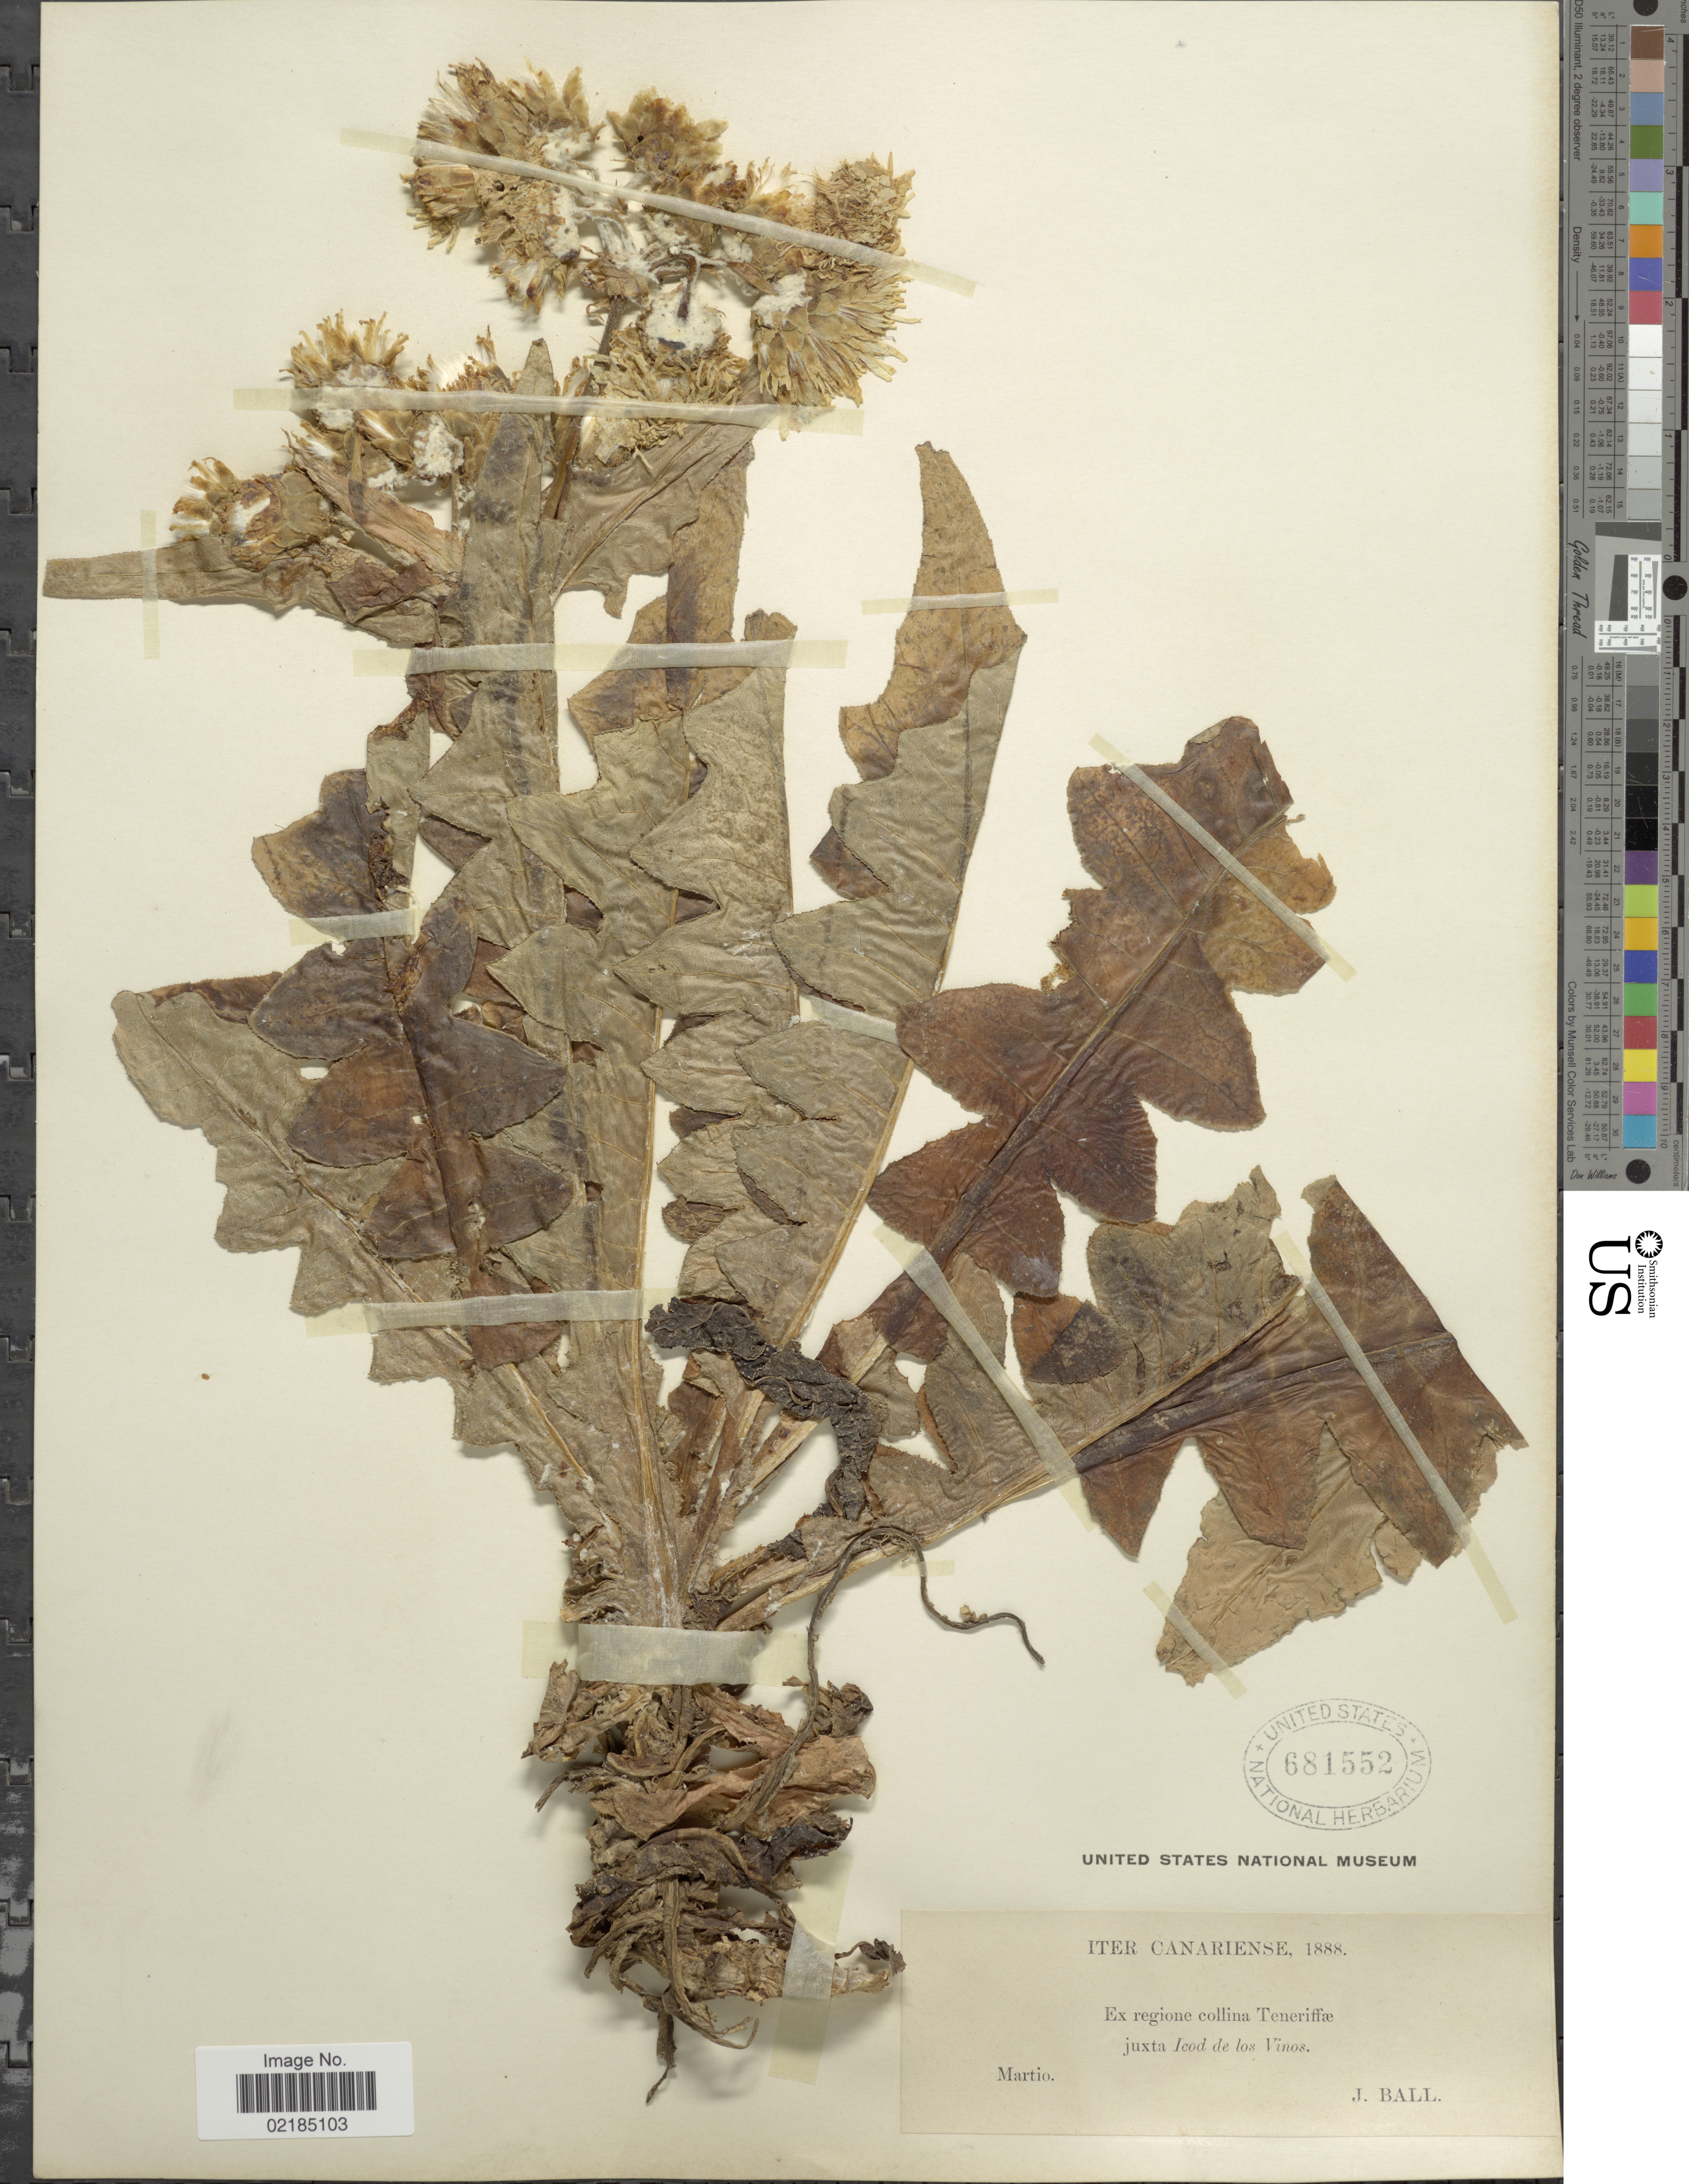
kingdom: Plantae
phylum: Tracheophyta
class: Magnoliopsida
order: Asterales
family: Asteraceae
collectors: J. Ball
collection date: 1888-03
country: Spain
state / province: Canarias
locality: Iter Canariense. Ex regione collina Teneriffæ juxta Icod de los Vinos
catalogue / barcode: US 681552